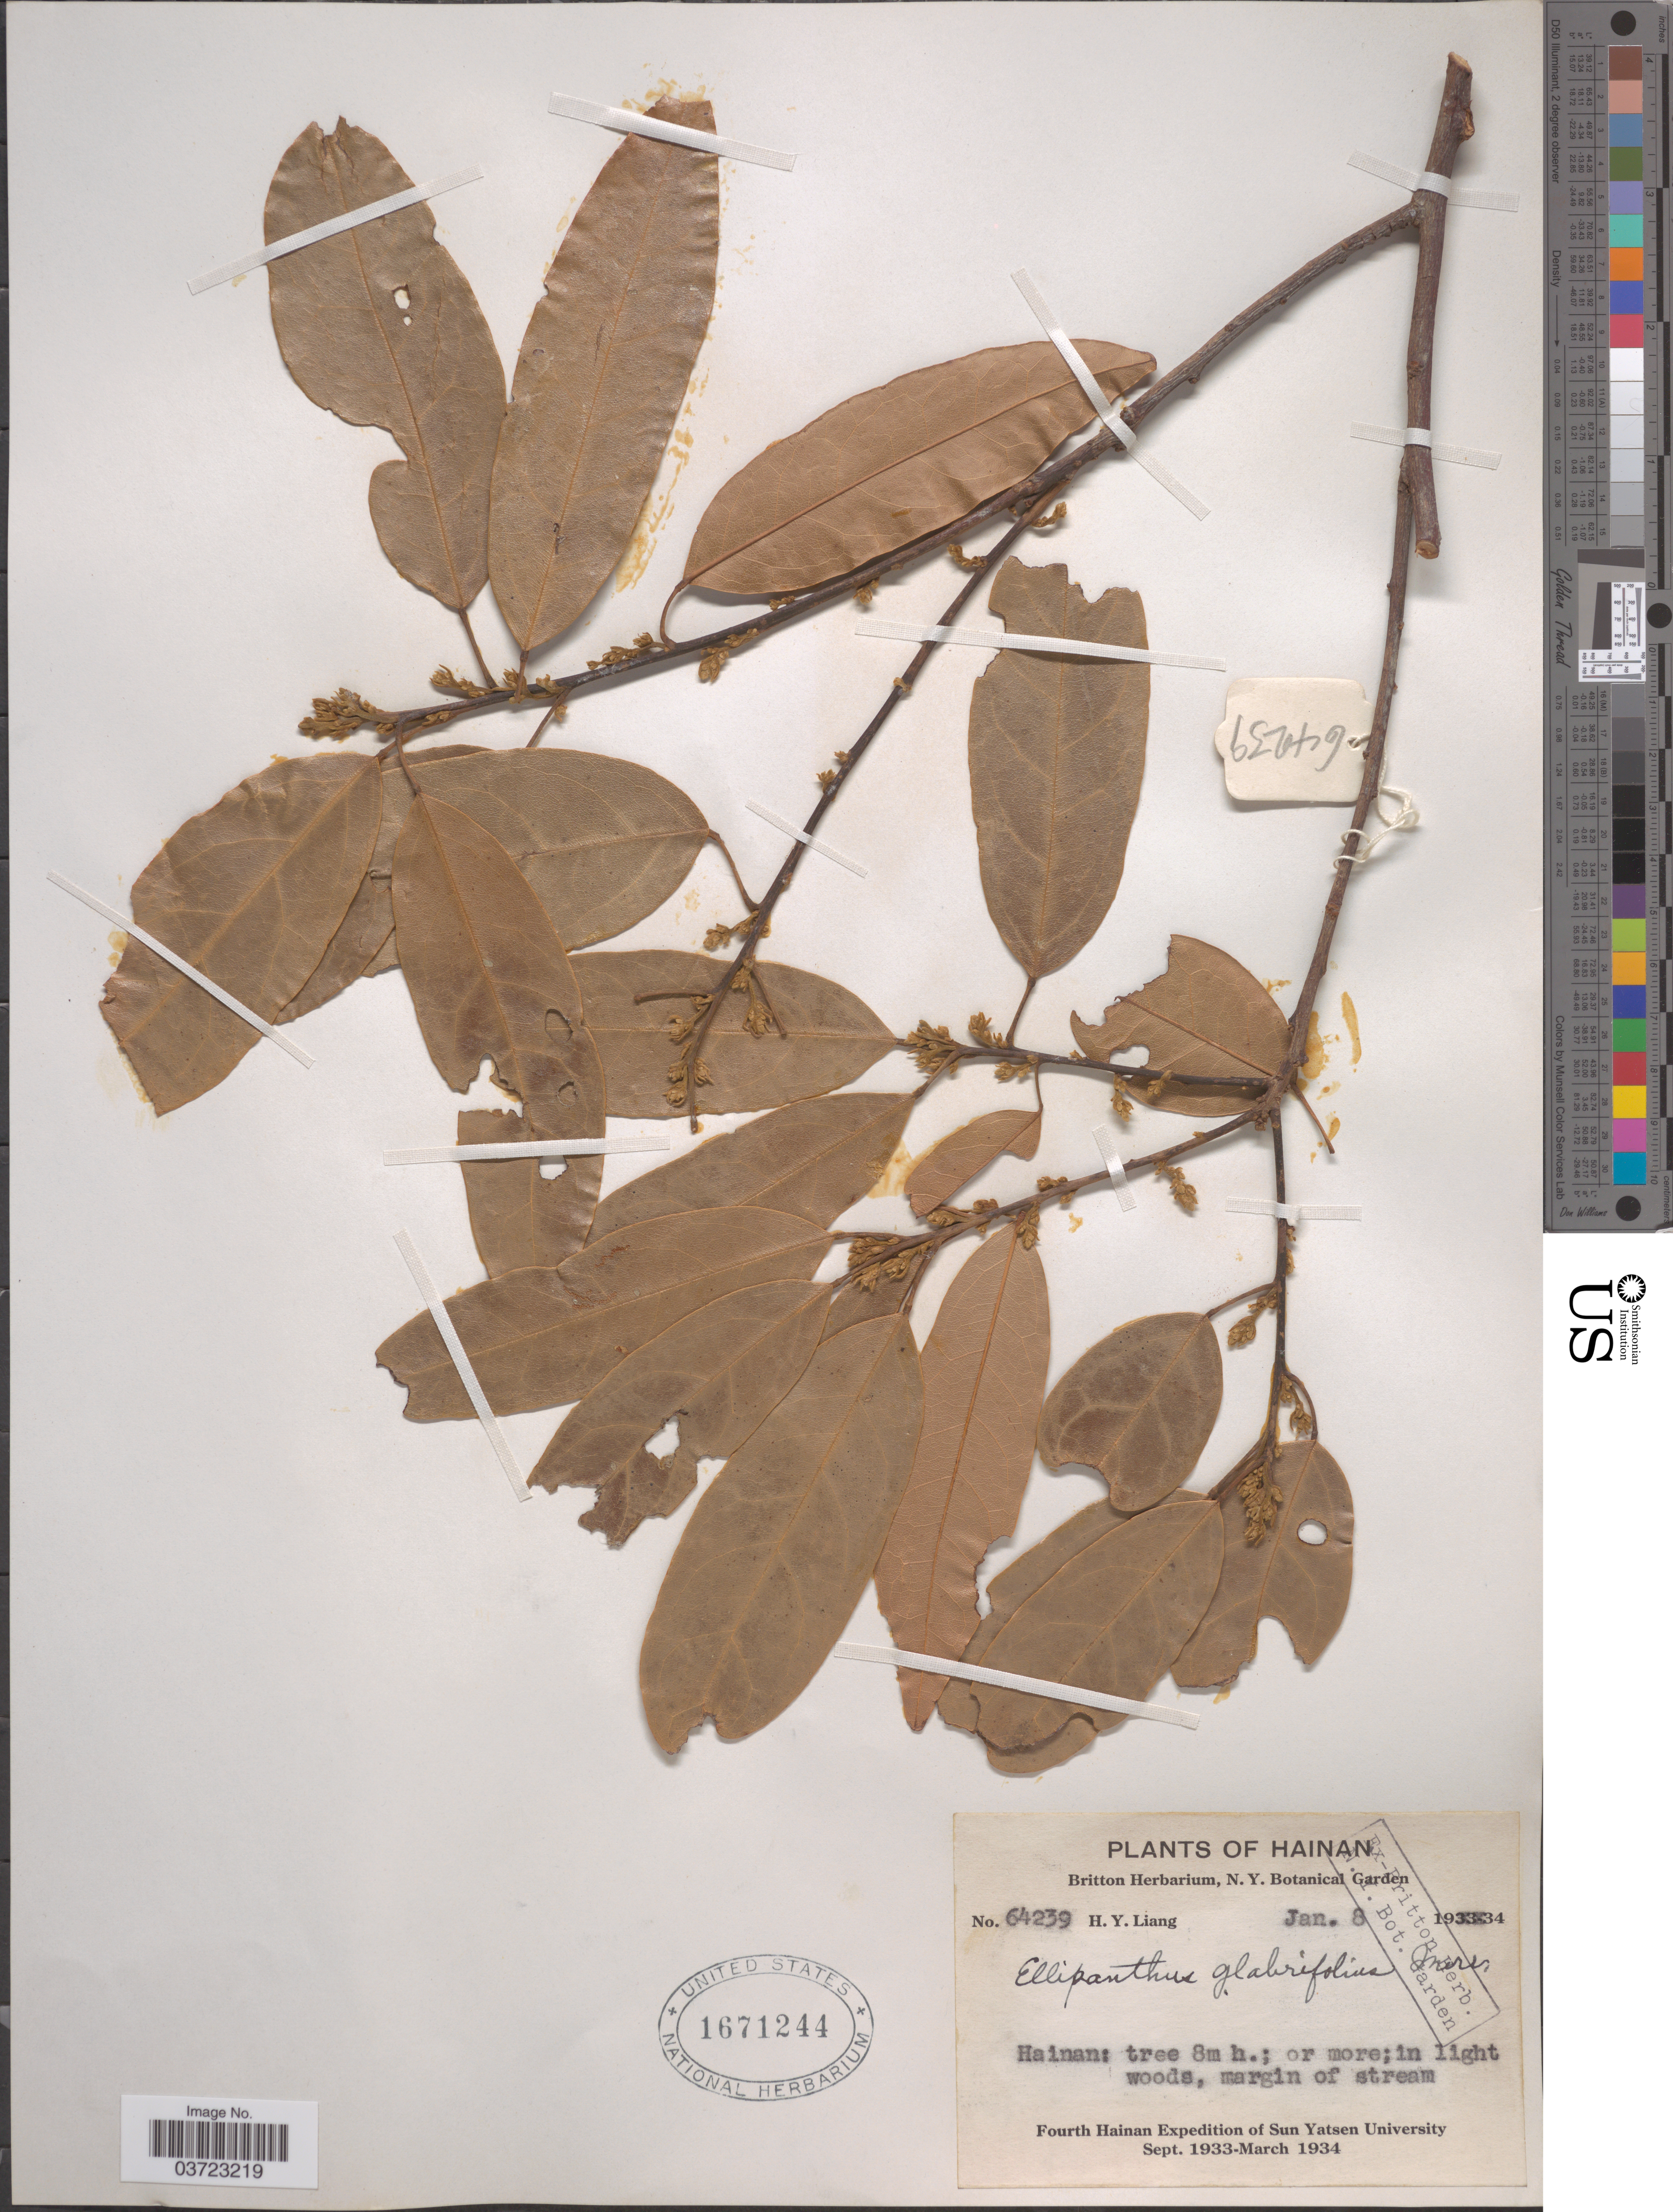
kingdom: Plantae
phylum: Tracheophyta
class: Magnoliopsida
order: Oxalidales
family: Connaraceae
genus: Ellipanthus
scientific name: Ellipanthus glabrifolius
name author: Merr.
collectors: H. Y. Liang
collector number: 64239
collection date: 1934-01-08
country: China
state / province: Hainan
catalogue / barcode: US 1671244